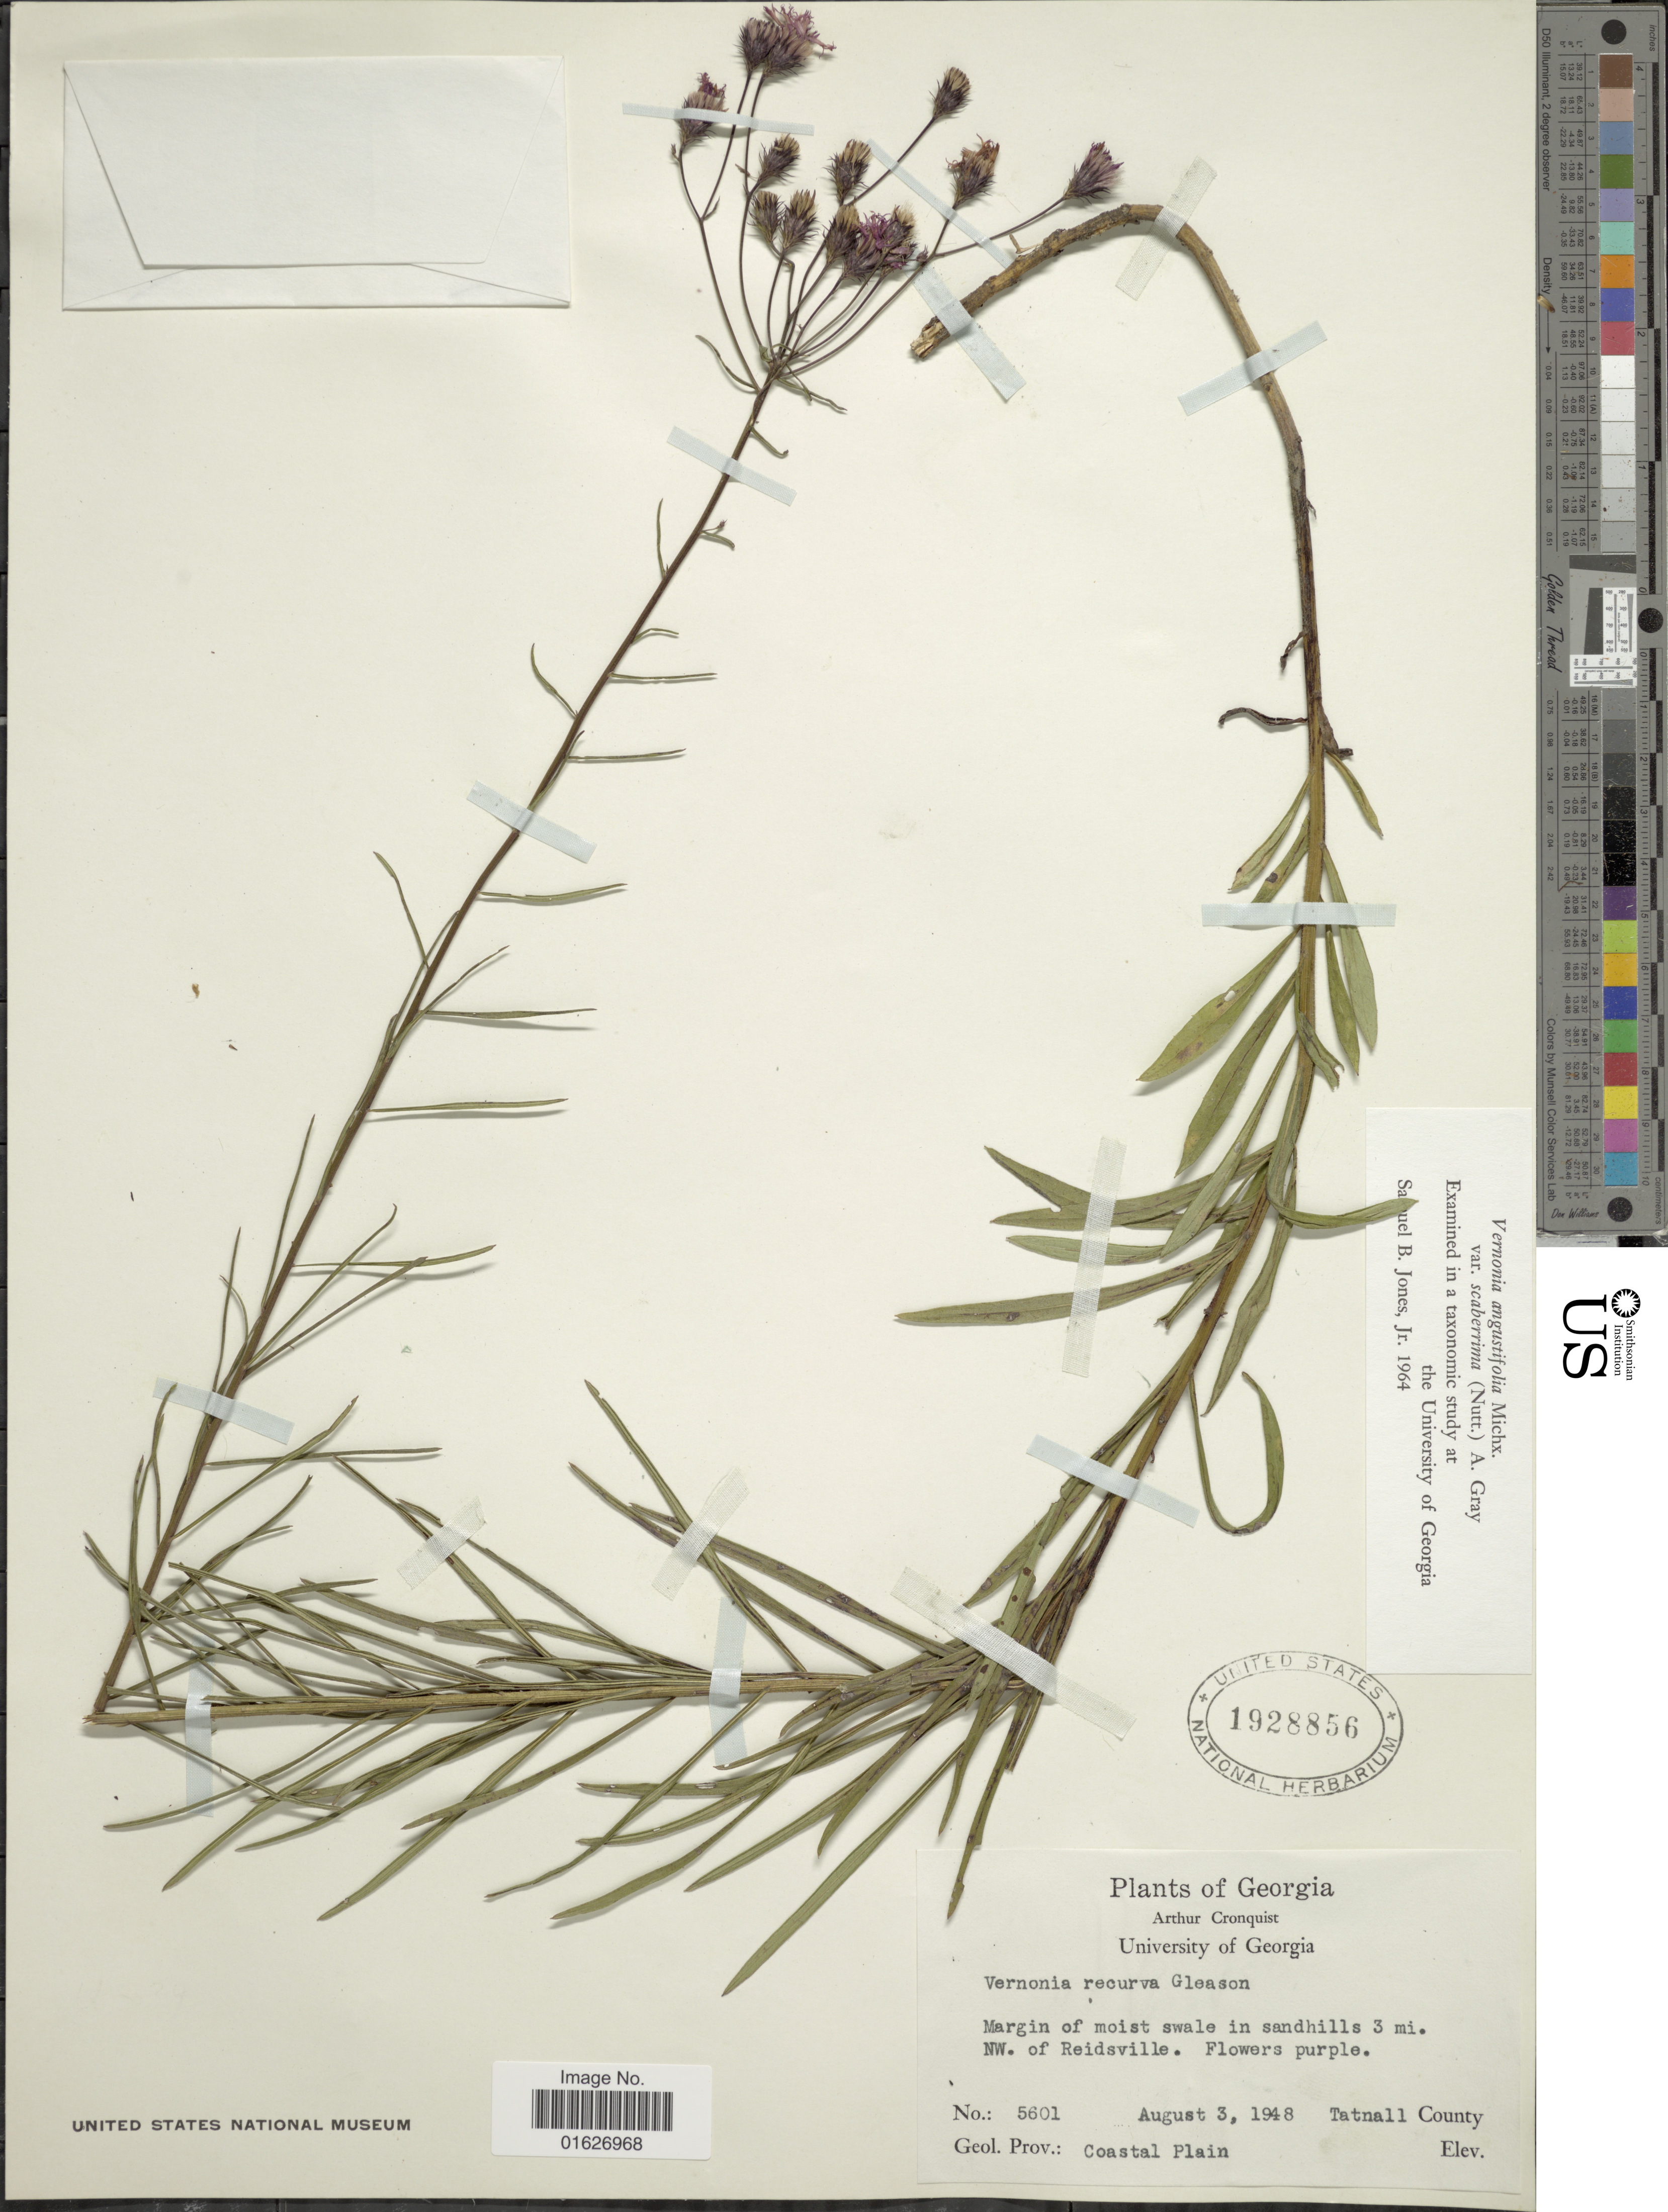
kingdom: Plantae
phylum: Tracheophyta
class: Magnoliopsida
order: Asterales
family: Asteraceae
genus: Vernonia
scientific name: Vernonia angustifolia var. scaberrima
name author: (Nutt.) A. Gray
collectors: A. J. Cronquist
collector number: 5601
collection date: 1948-08-03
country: United States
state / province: Georgia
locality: Margin of moist swale in sandhills 3 mi. NW. of Reidsville, Tatnall County, Coastal Plain.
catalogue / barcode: US 1928856